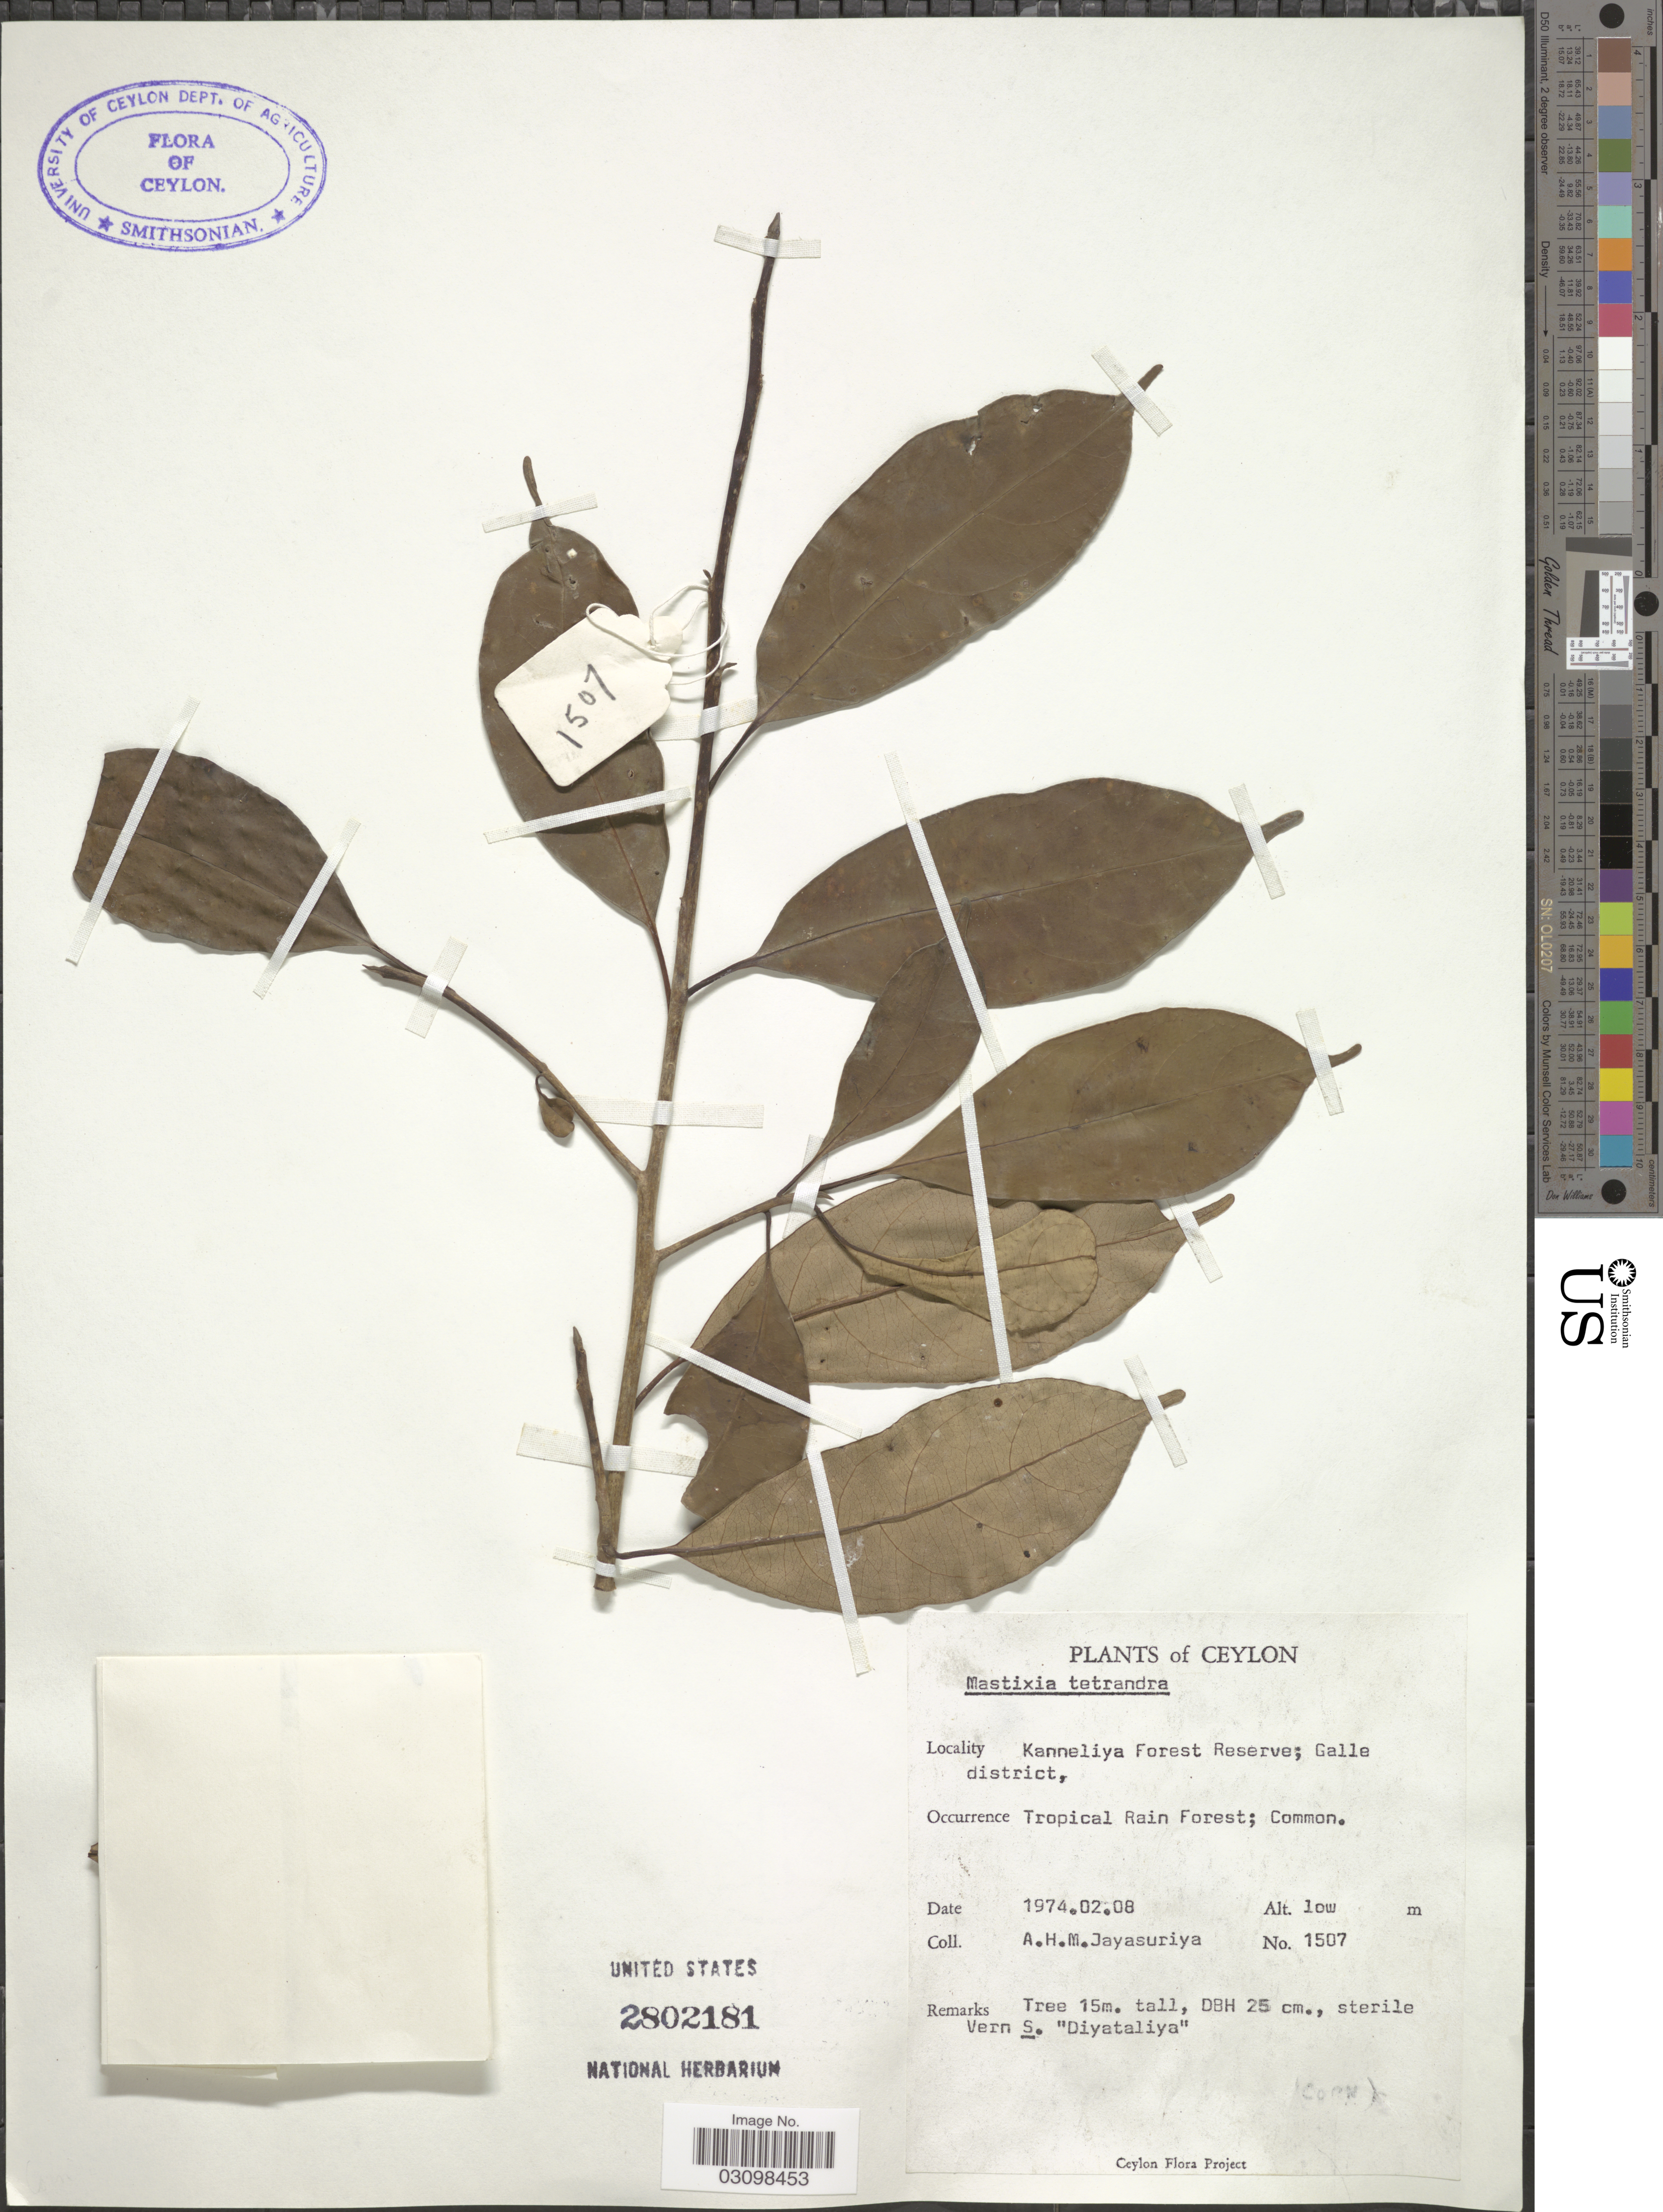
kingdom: Plantae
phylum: Tracheophyta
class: Magnoliopsida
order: Cornales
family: Nyssaceae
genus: Mastixia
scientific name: Mastixia sp.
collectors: A. H. Jayasuriya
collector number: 1507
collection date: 1974-02-08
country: Sri Lanka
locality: Ceylon. Kanneliya Forest Reserve; Galle district.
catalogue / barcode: US 2802181